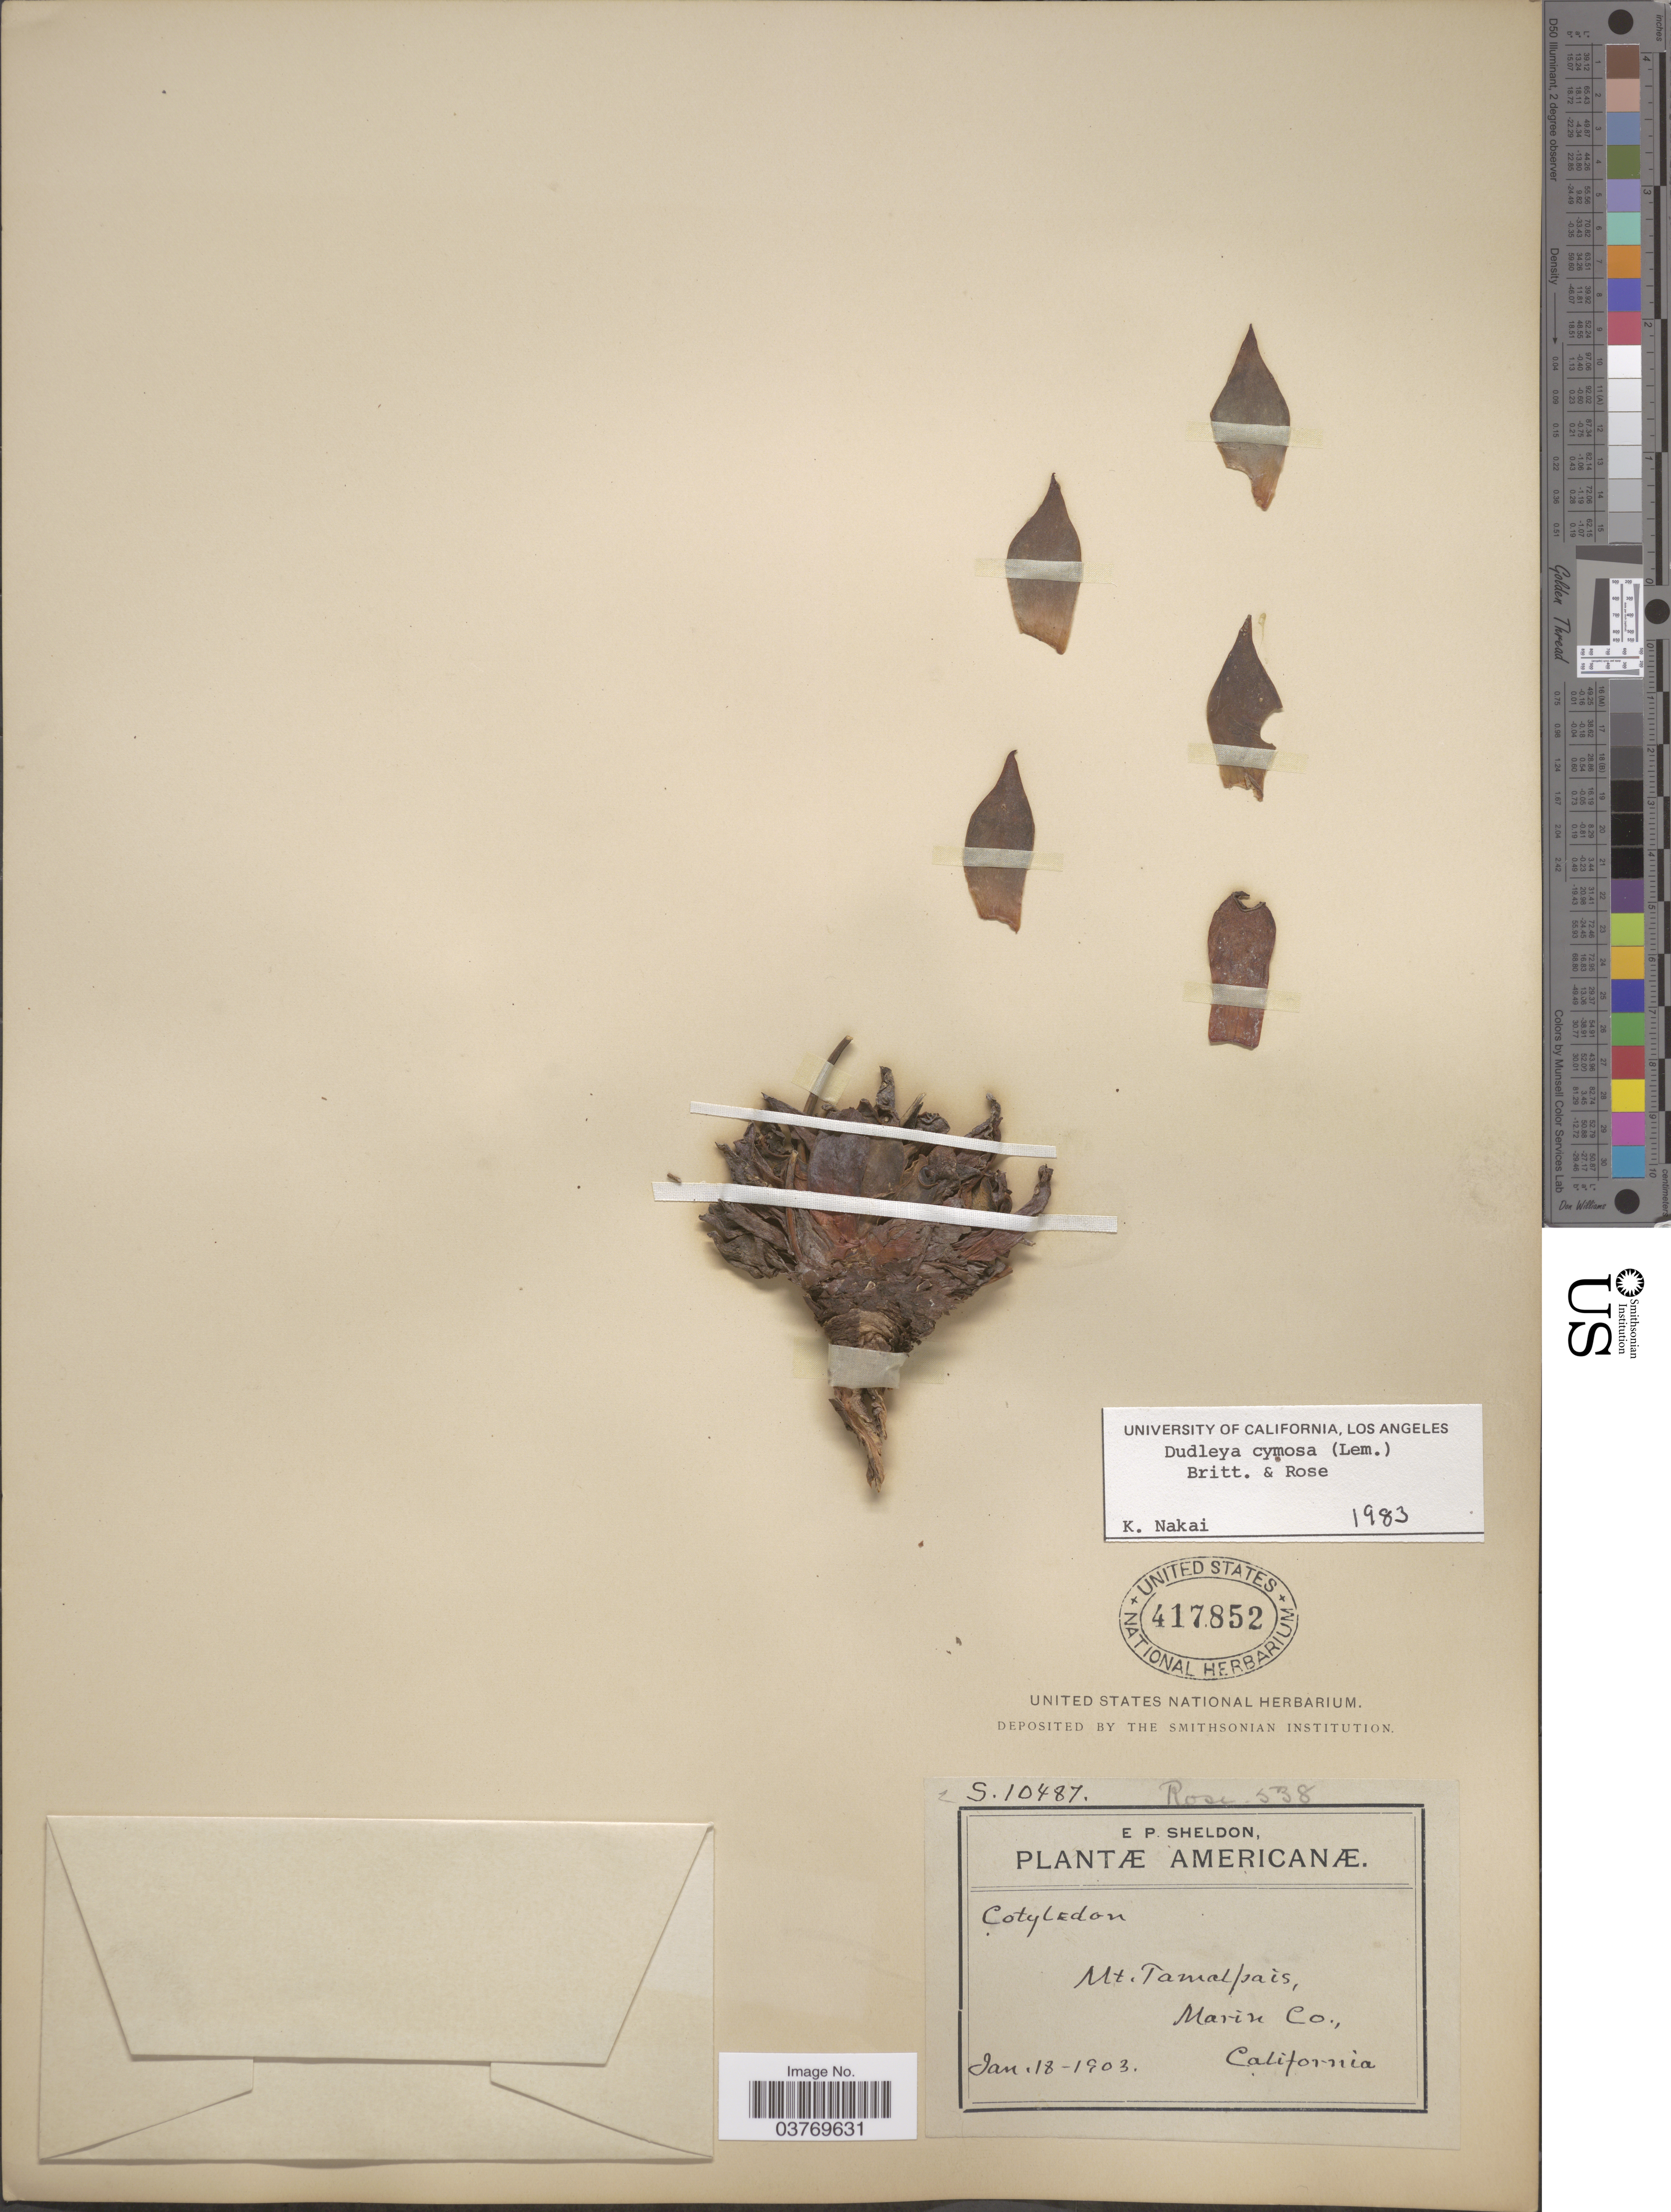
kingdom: Plantae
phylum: Tracheophyta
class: Magnoliopsida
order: Saxifragales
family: Crassulaceae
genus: Dudleya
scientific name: Dudleya cymosa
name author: (Lem.) Britton & Rose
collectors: E. P. Sheldon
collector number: S10487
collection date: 1903-01-18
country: United States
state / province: California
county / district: Marin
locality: Mt. Tamalpais, Marin Co.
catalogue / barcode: US 417852